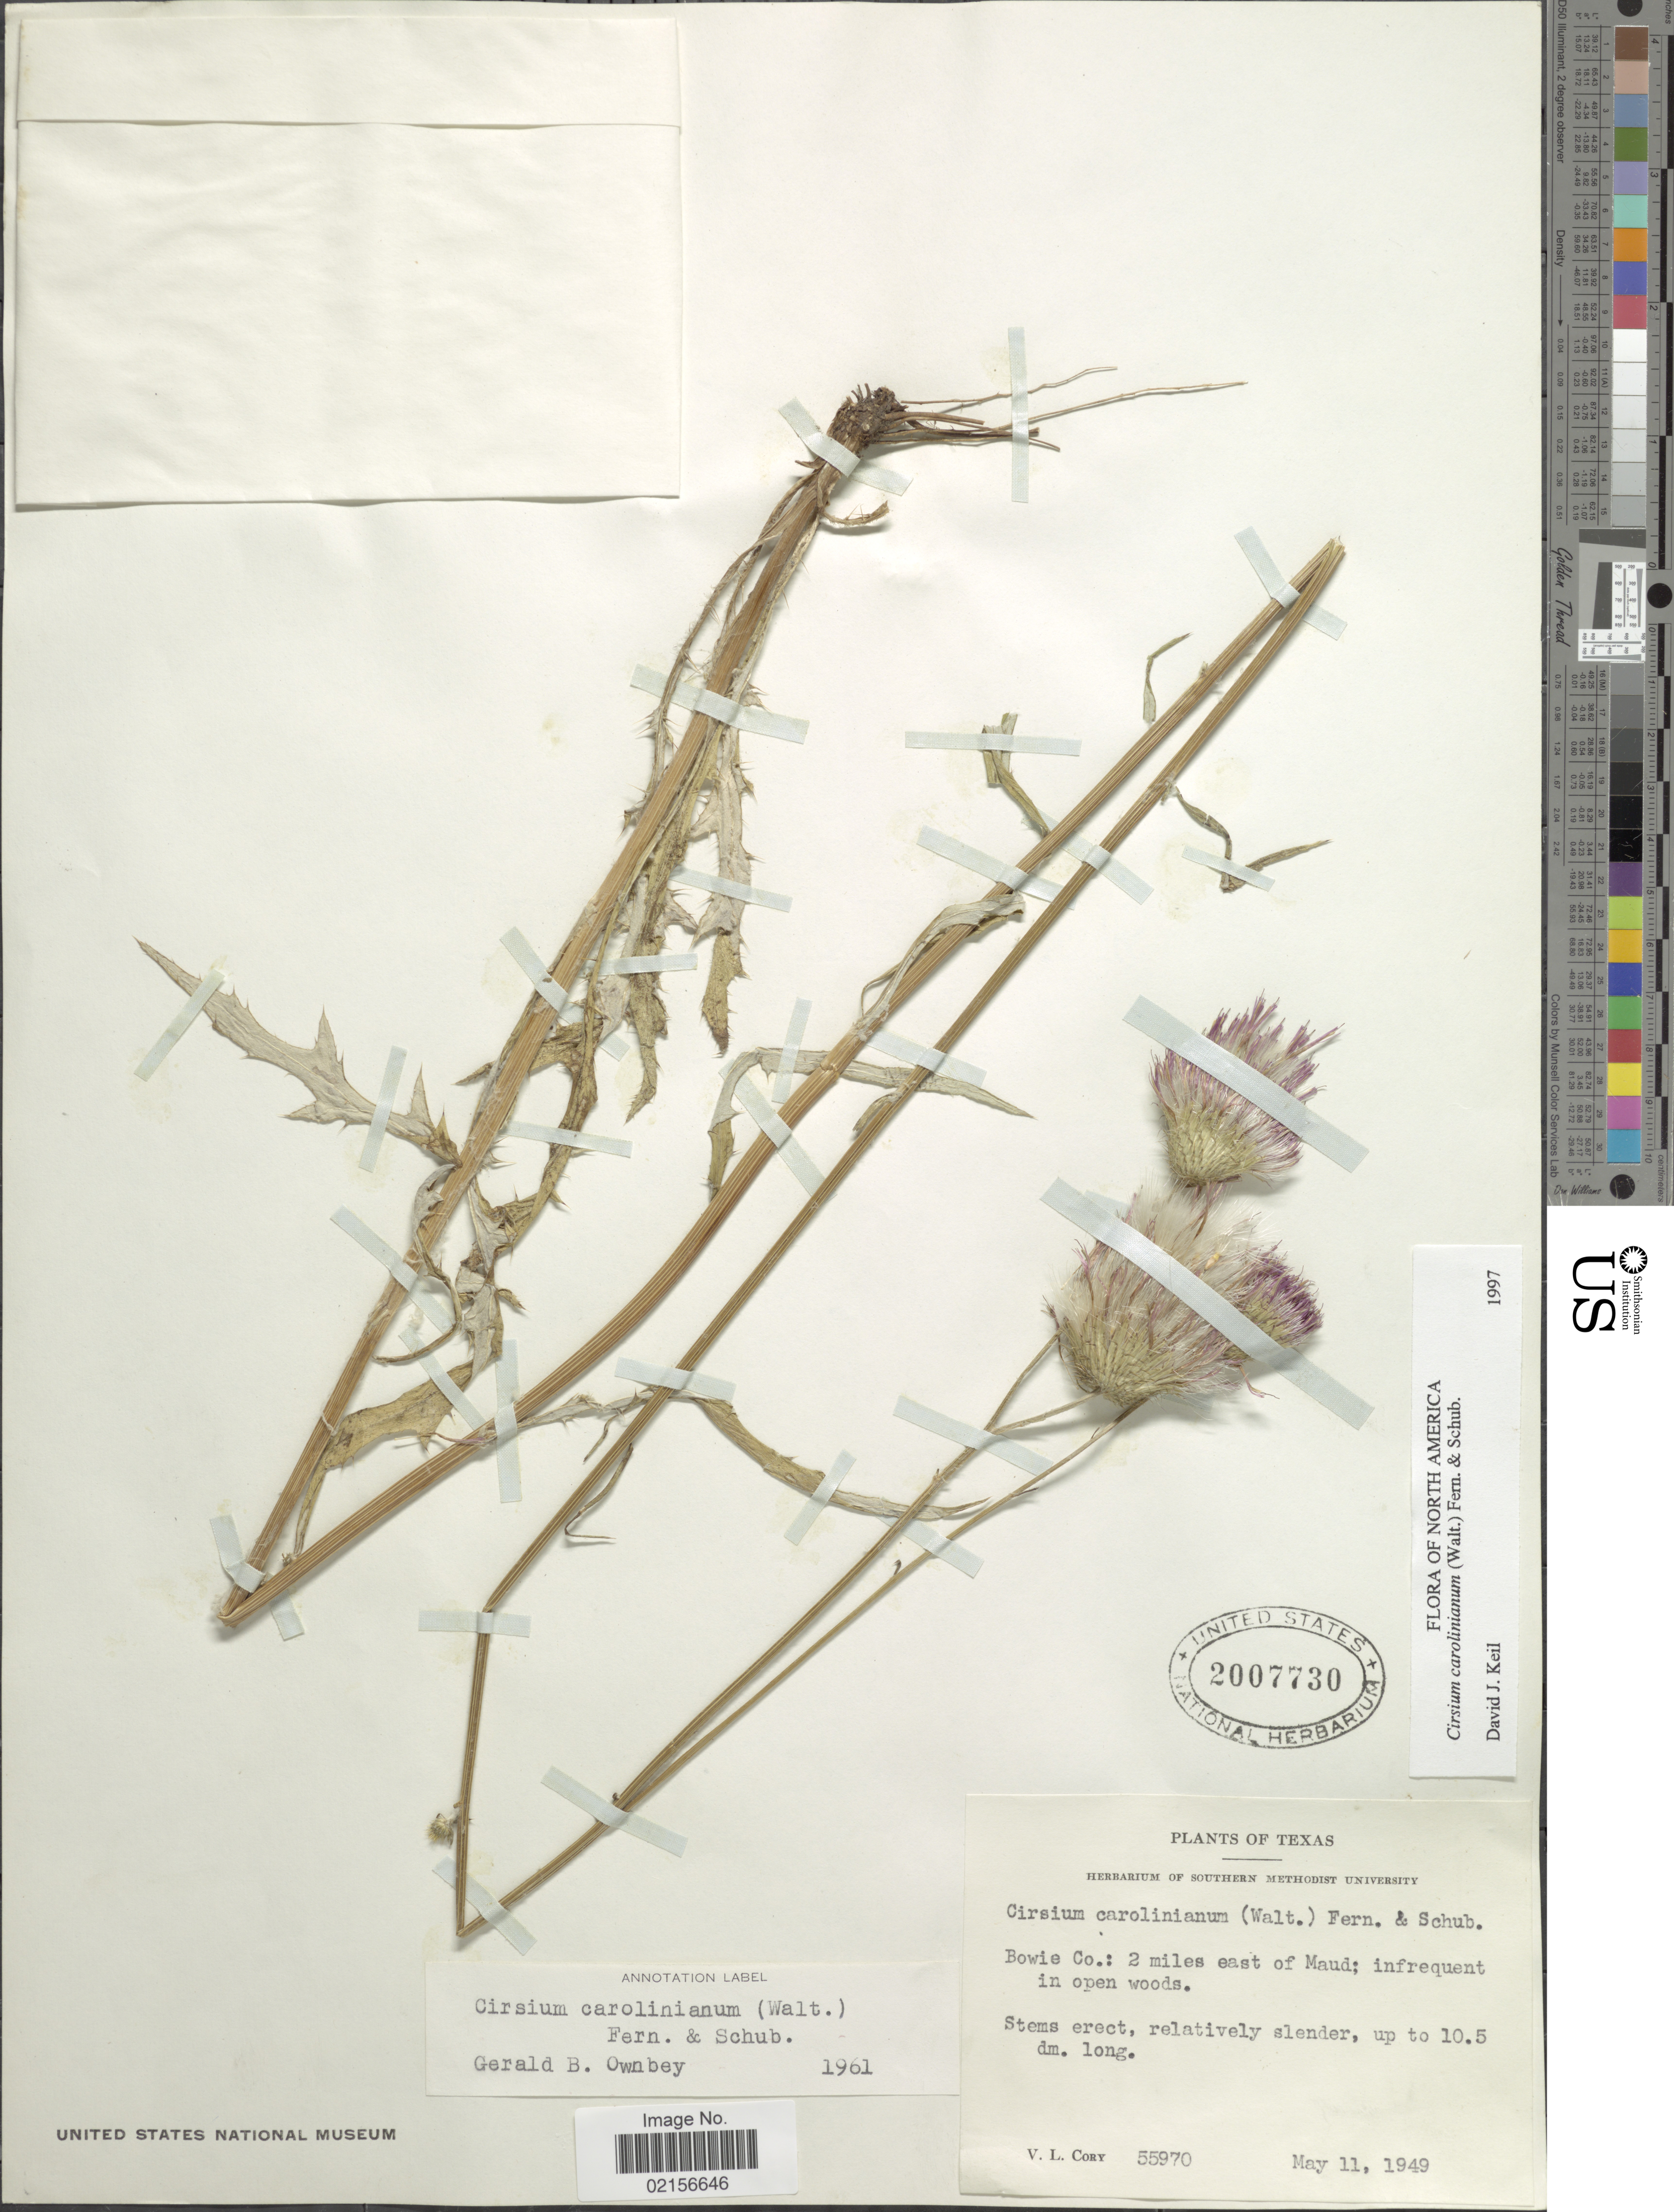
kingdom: Plantae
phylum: Tracheophyta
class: Magnoliopsida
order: Asterales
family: Asteraceae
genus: Cirsium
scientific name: Cirsium carolinianum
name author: (Walter) Fernald & Schub.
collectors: V. Cory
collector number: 55970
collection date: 1949-05-11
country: United States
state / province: Texas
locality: Bowie Co: 2 miles east of Maud; infrequent in open woods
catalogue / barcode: US 2007730